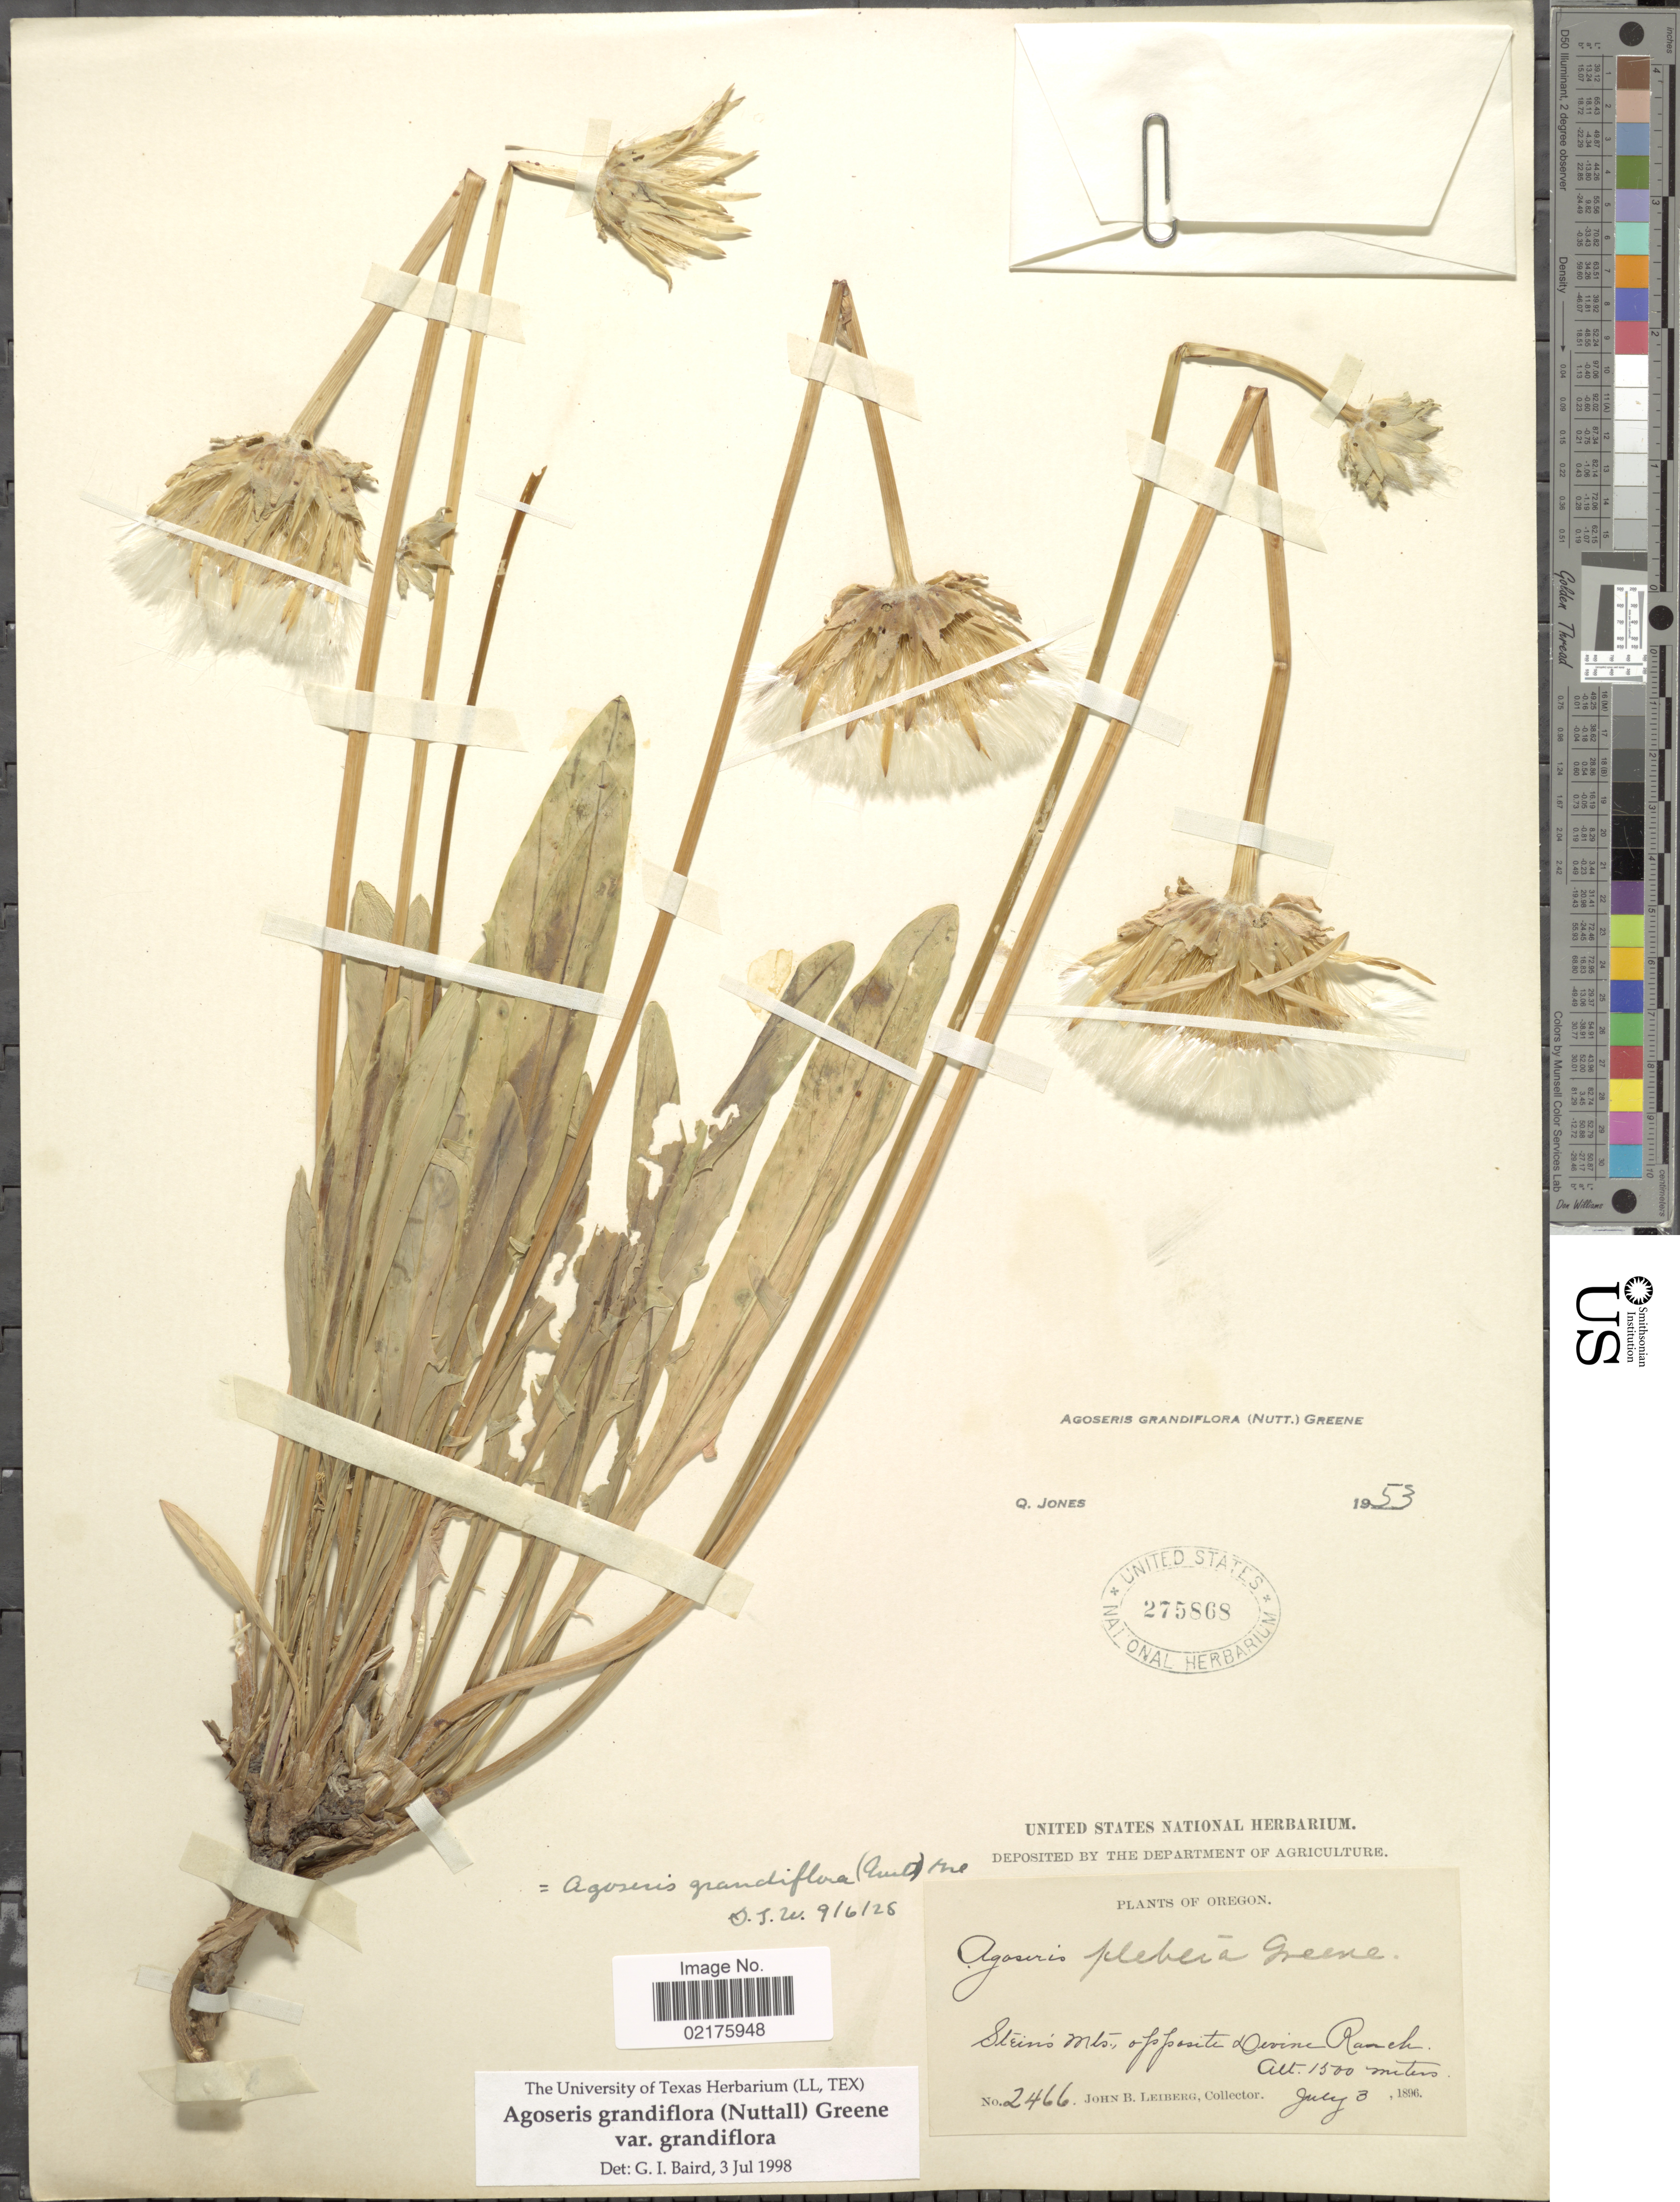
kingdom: Plantae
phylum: Tracheophyta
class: Magnoliopsida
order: Asterales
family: Asteraceae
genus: Agoseris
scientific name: Agoseris grandiflora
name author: (Nutt.) Greene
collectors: J. B. Leiberg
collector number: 2466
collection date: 1896-07-03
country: United States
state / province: Oregon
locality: Steins Mts., opposite Devine Ranch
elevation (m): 1500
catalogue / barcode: US 275868